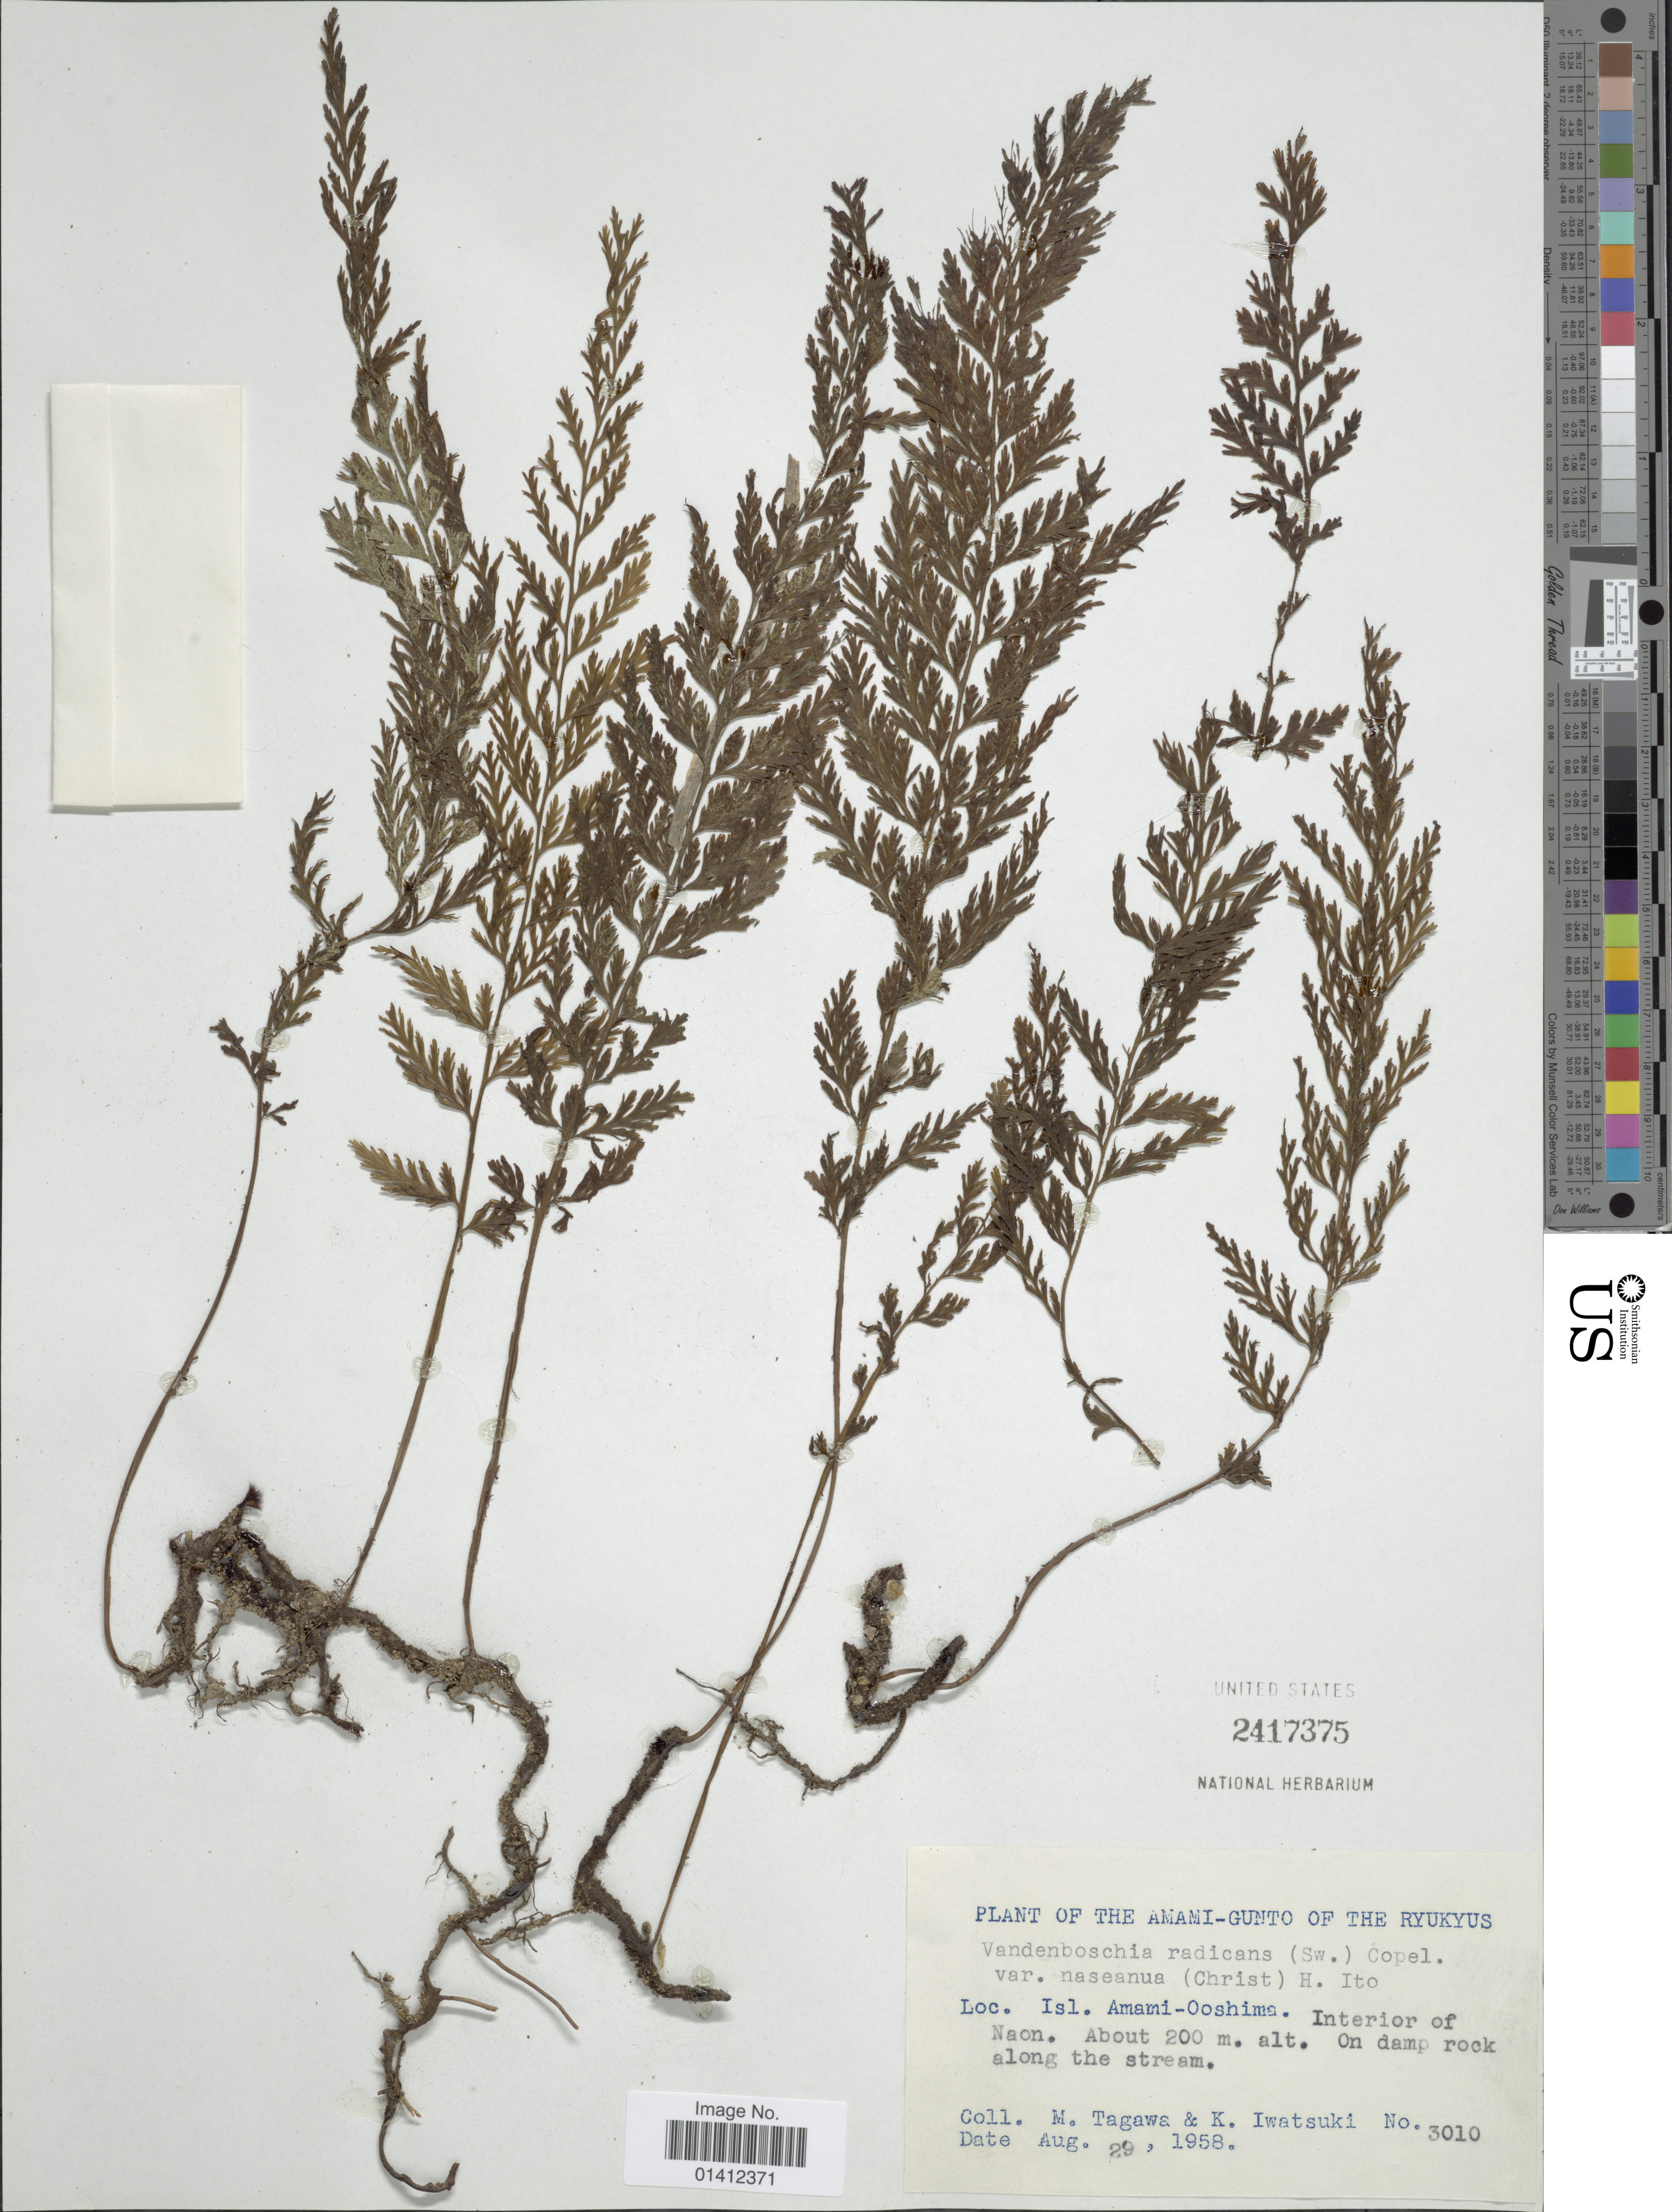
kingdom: Plantae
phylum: Tracheophyta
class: Polypodiopsida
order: Hymenophyllales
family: Hymenophyllaceae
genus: Vandenboschia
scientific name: Vandenboschia radicans var. orientalis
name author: (C. Chr.) H. Itô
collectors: M. Tagawa & K. Iwatsuki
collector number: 3010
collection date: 1958-08-29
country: Japan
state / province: Okinawa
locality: The Amami-Gunto of the Ryukyus, Isl. Amami-Ooshima. Interior of Naon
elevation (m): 200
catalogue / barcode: US 2417375